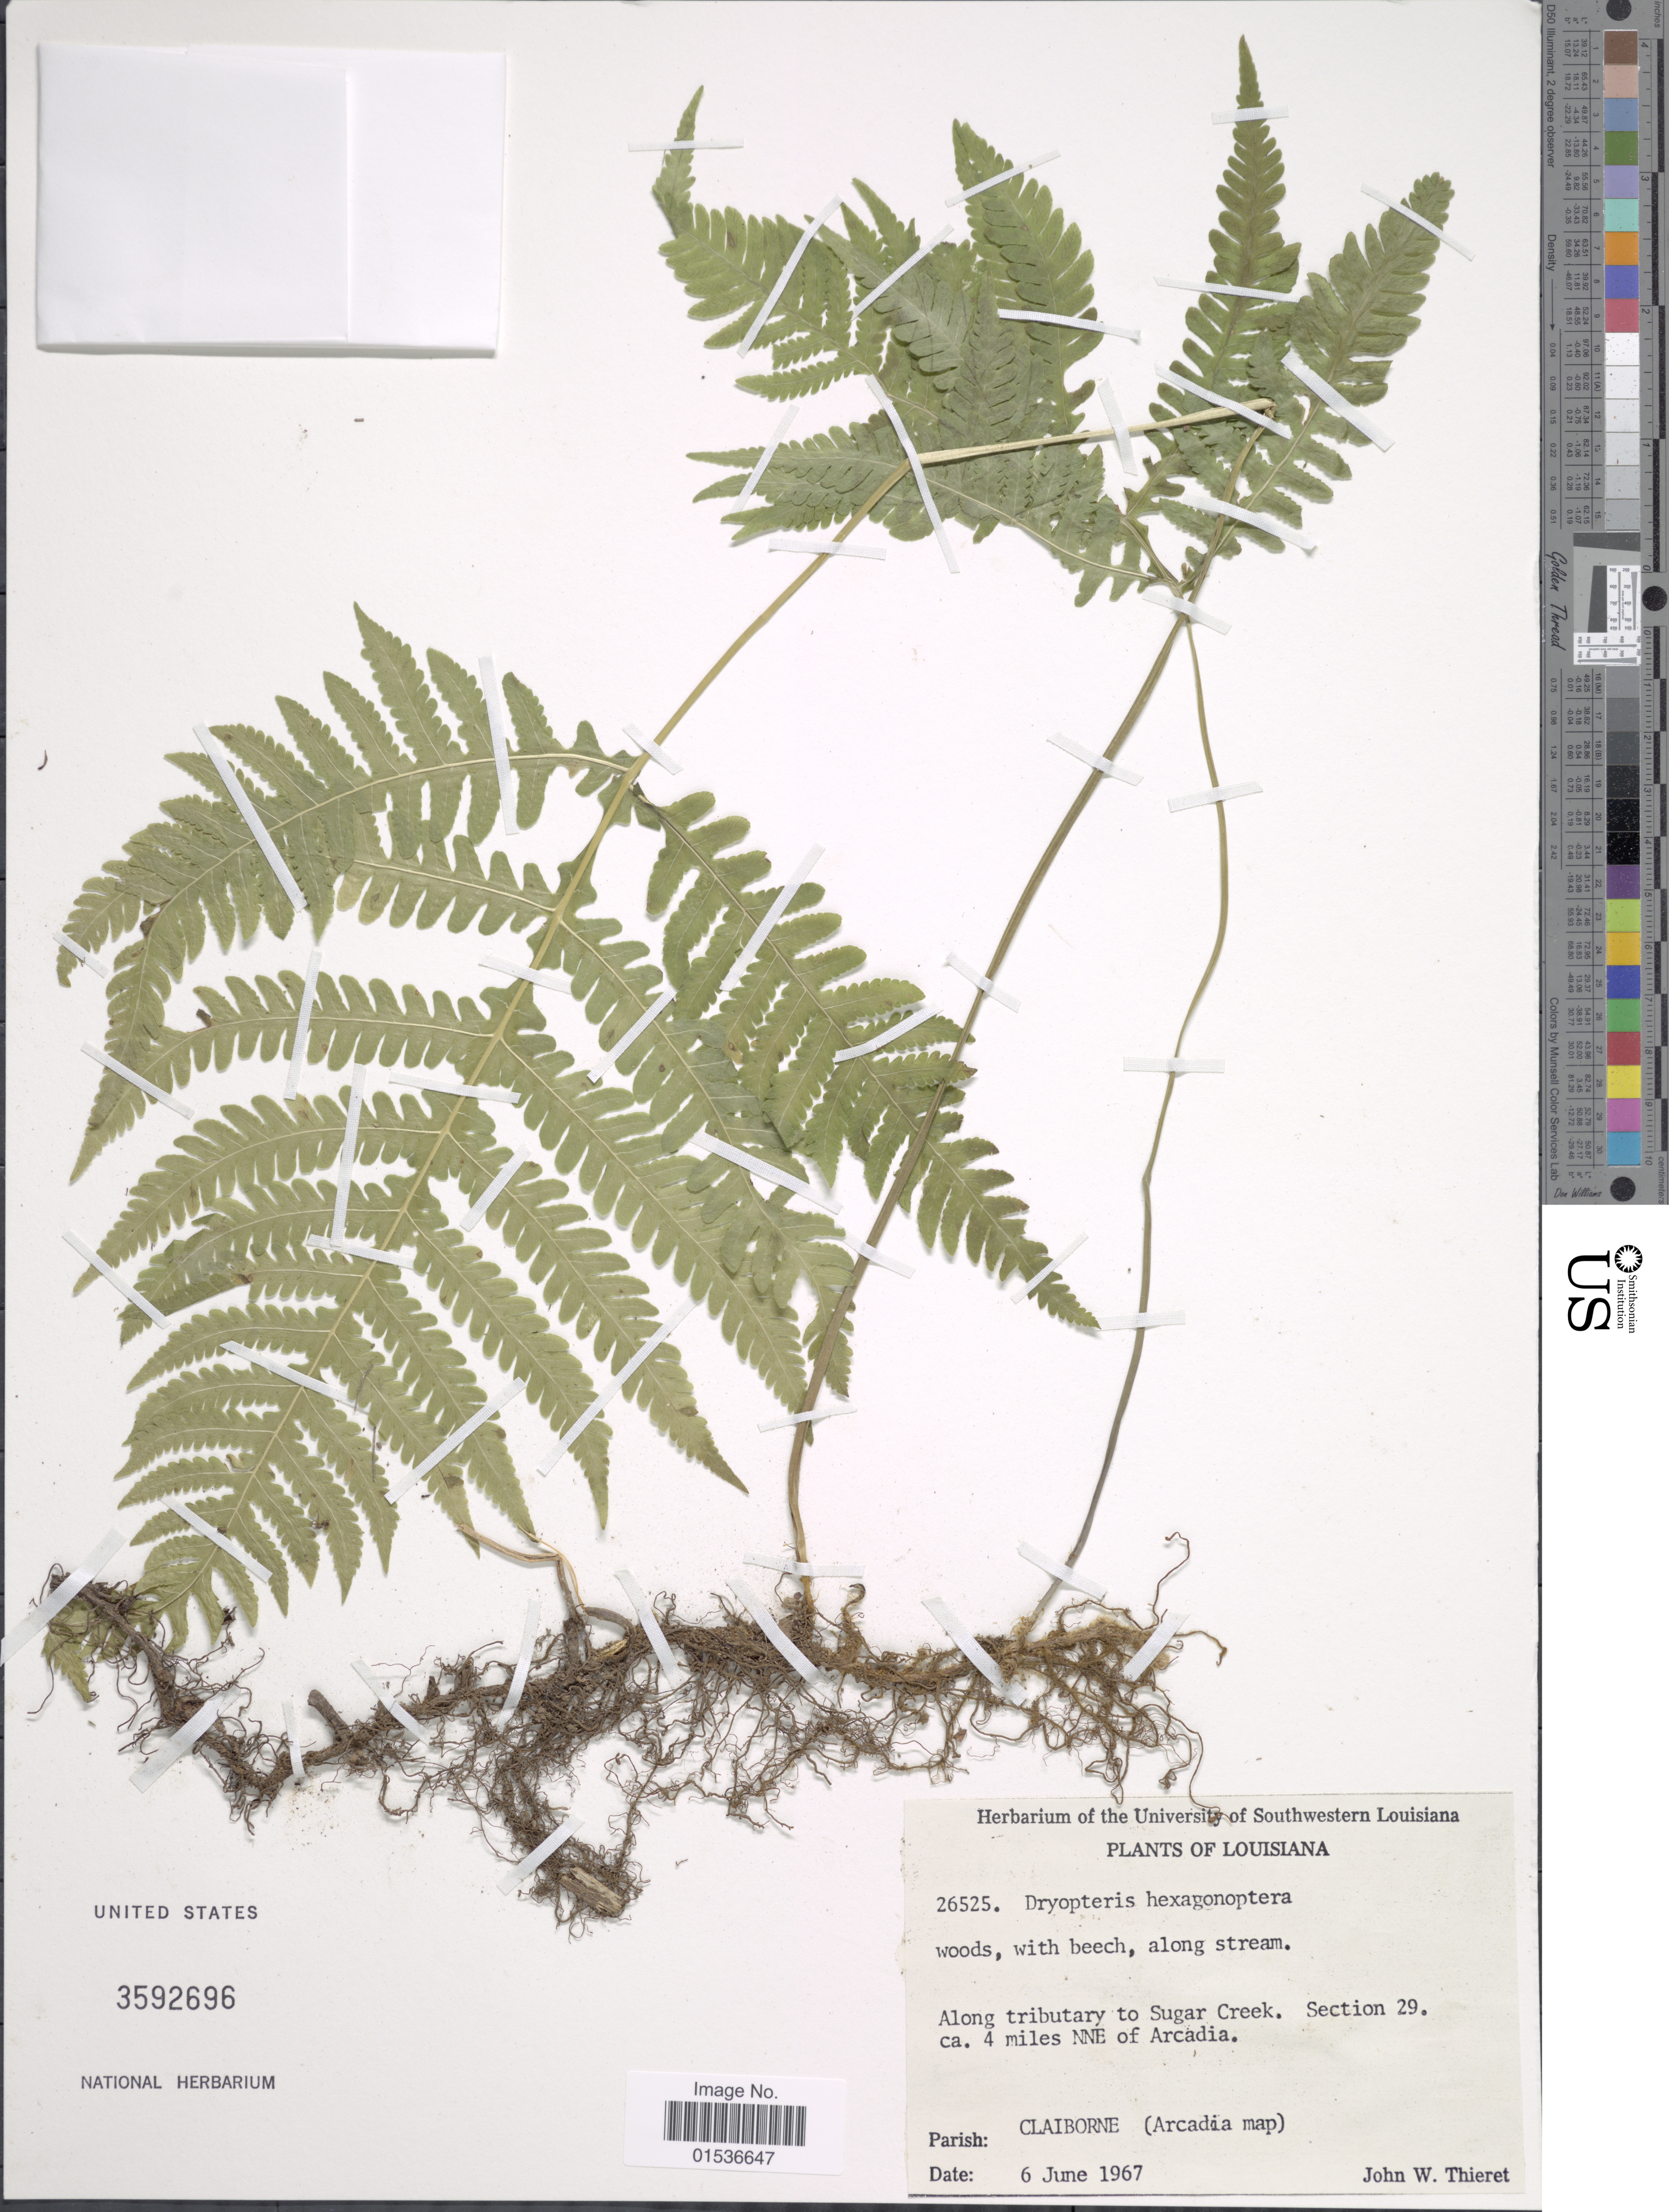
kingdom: Plantae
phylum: Tracheophyta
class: Polypodiopsida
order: Polypodiales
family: Thelypteridaceae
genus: Phegopteris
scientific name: Phegopteris hexagonoptera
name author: (Michx.) Fée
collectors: J. W. Thieret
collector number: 26525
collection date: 1967-06-06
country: United States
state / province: Louisiana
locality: Louisiana, Along tributary to Sugar Creek, Section 29 ca. 4 miles NNE of Arcadia. Parish: Clairborne (Arcadia map).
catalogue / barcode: US 3592696